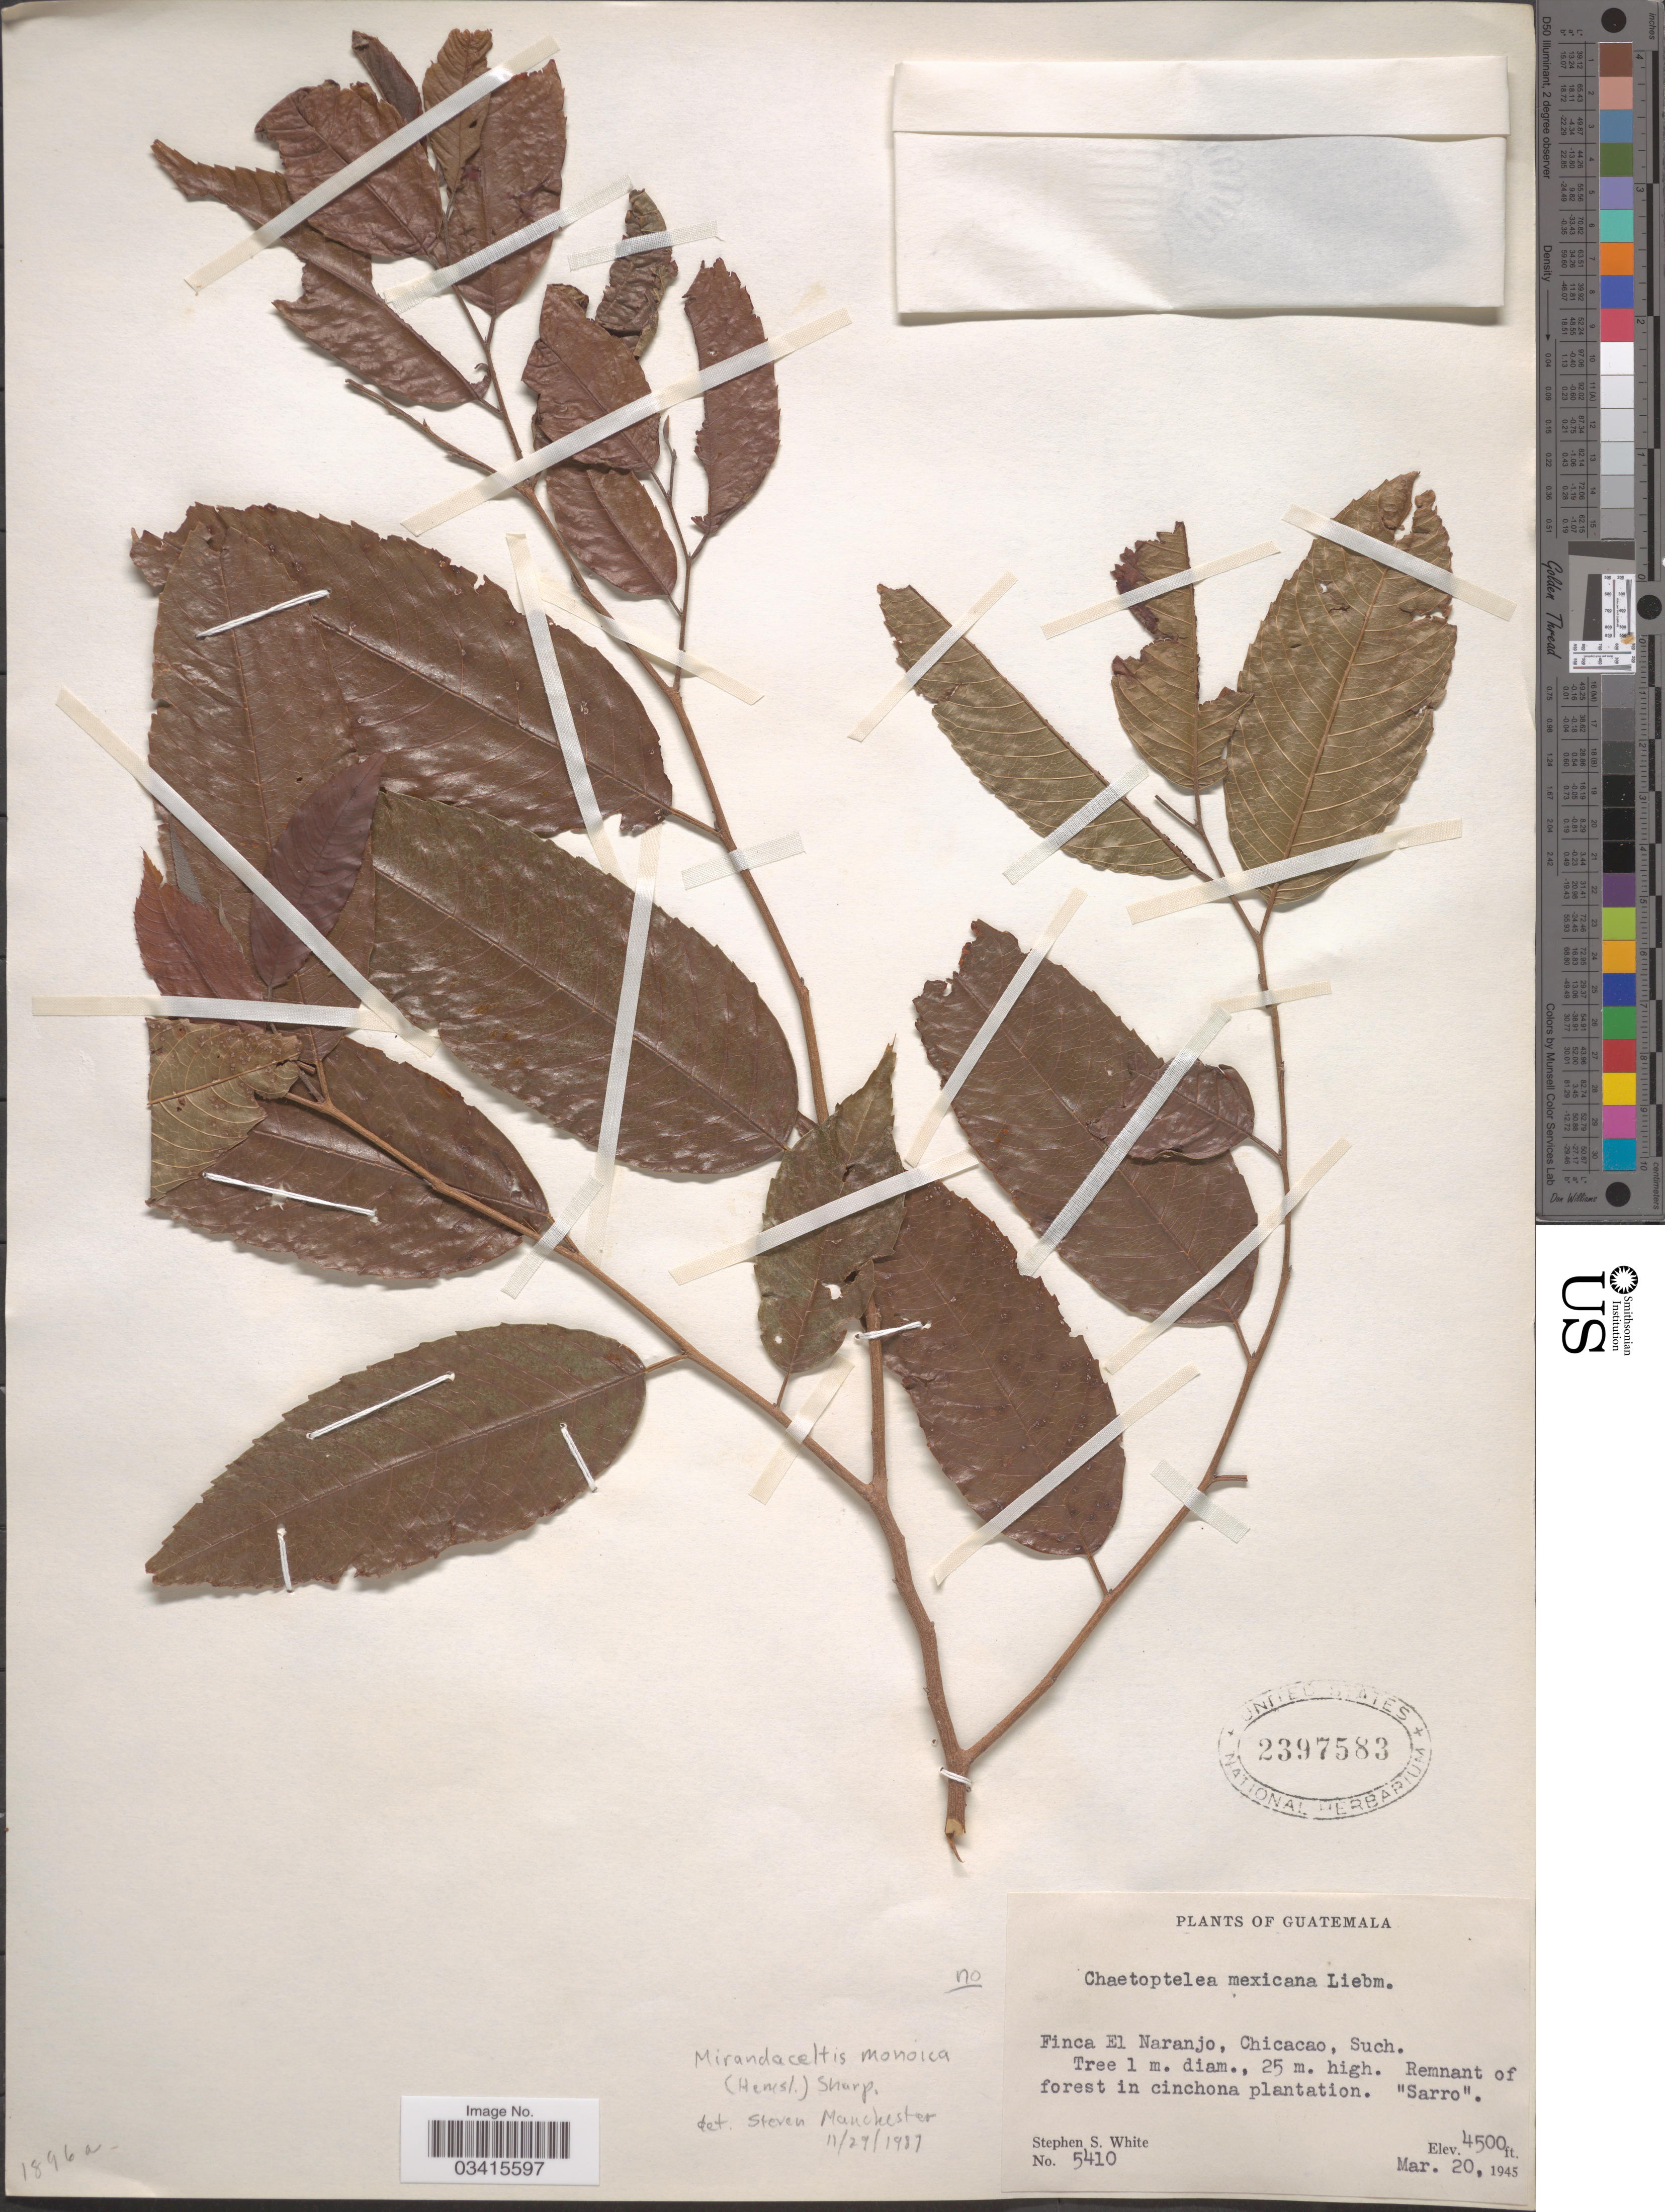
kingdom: Plantae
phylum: Tracheophyta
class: Magnoliopsida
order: Rosales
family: Cannabaceae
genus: Aphananthe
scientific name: Aphananthe monoica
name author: (Hemsl.) J.-F. Leroy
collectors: S. S. White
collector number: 5410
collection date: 1945-03-20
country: Guatemala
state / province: Suchitepéquez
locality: Finca El Naranjo, Chicacao, Such. Remnant of forest in cinchona plantation.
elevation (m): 1372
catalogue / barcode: US 2397583